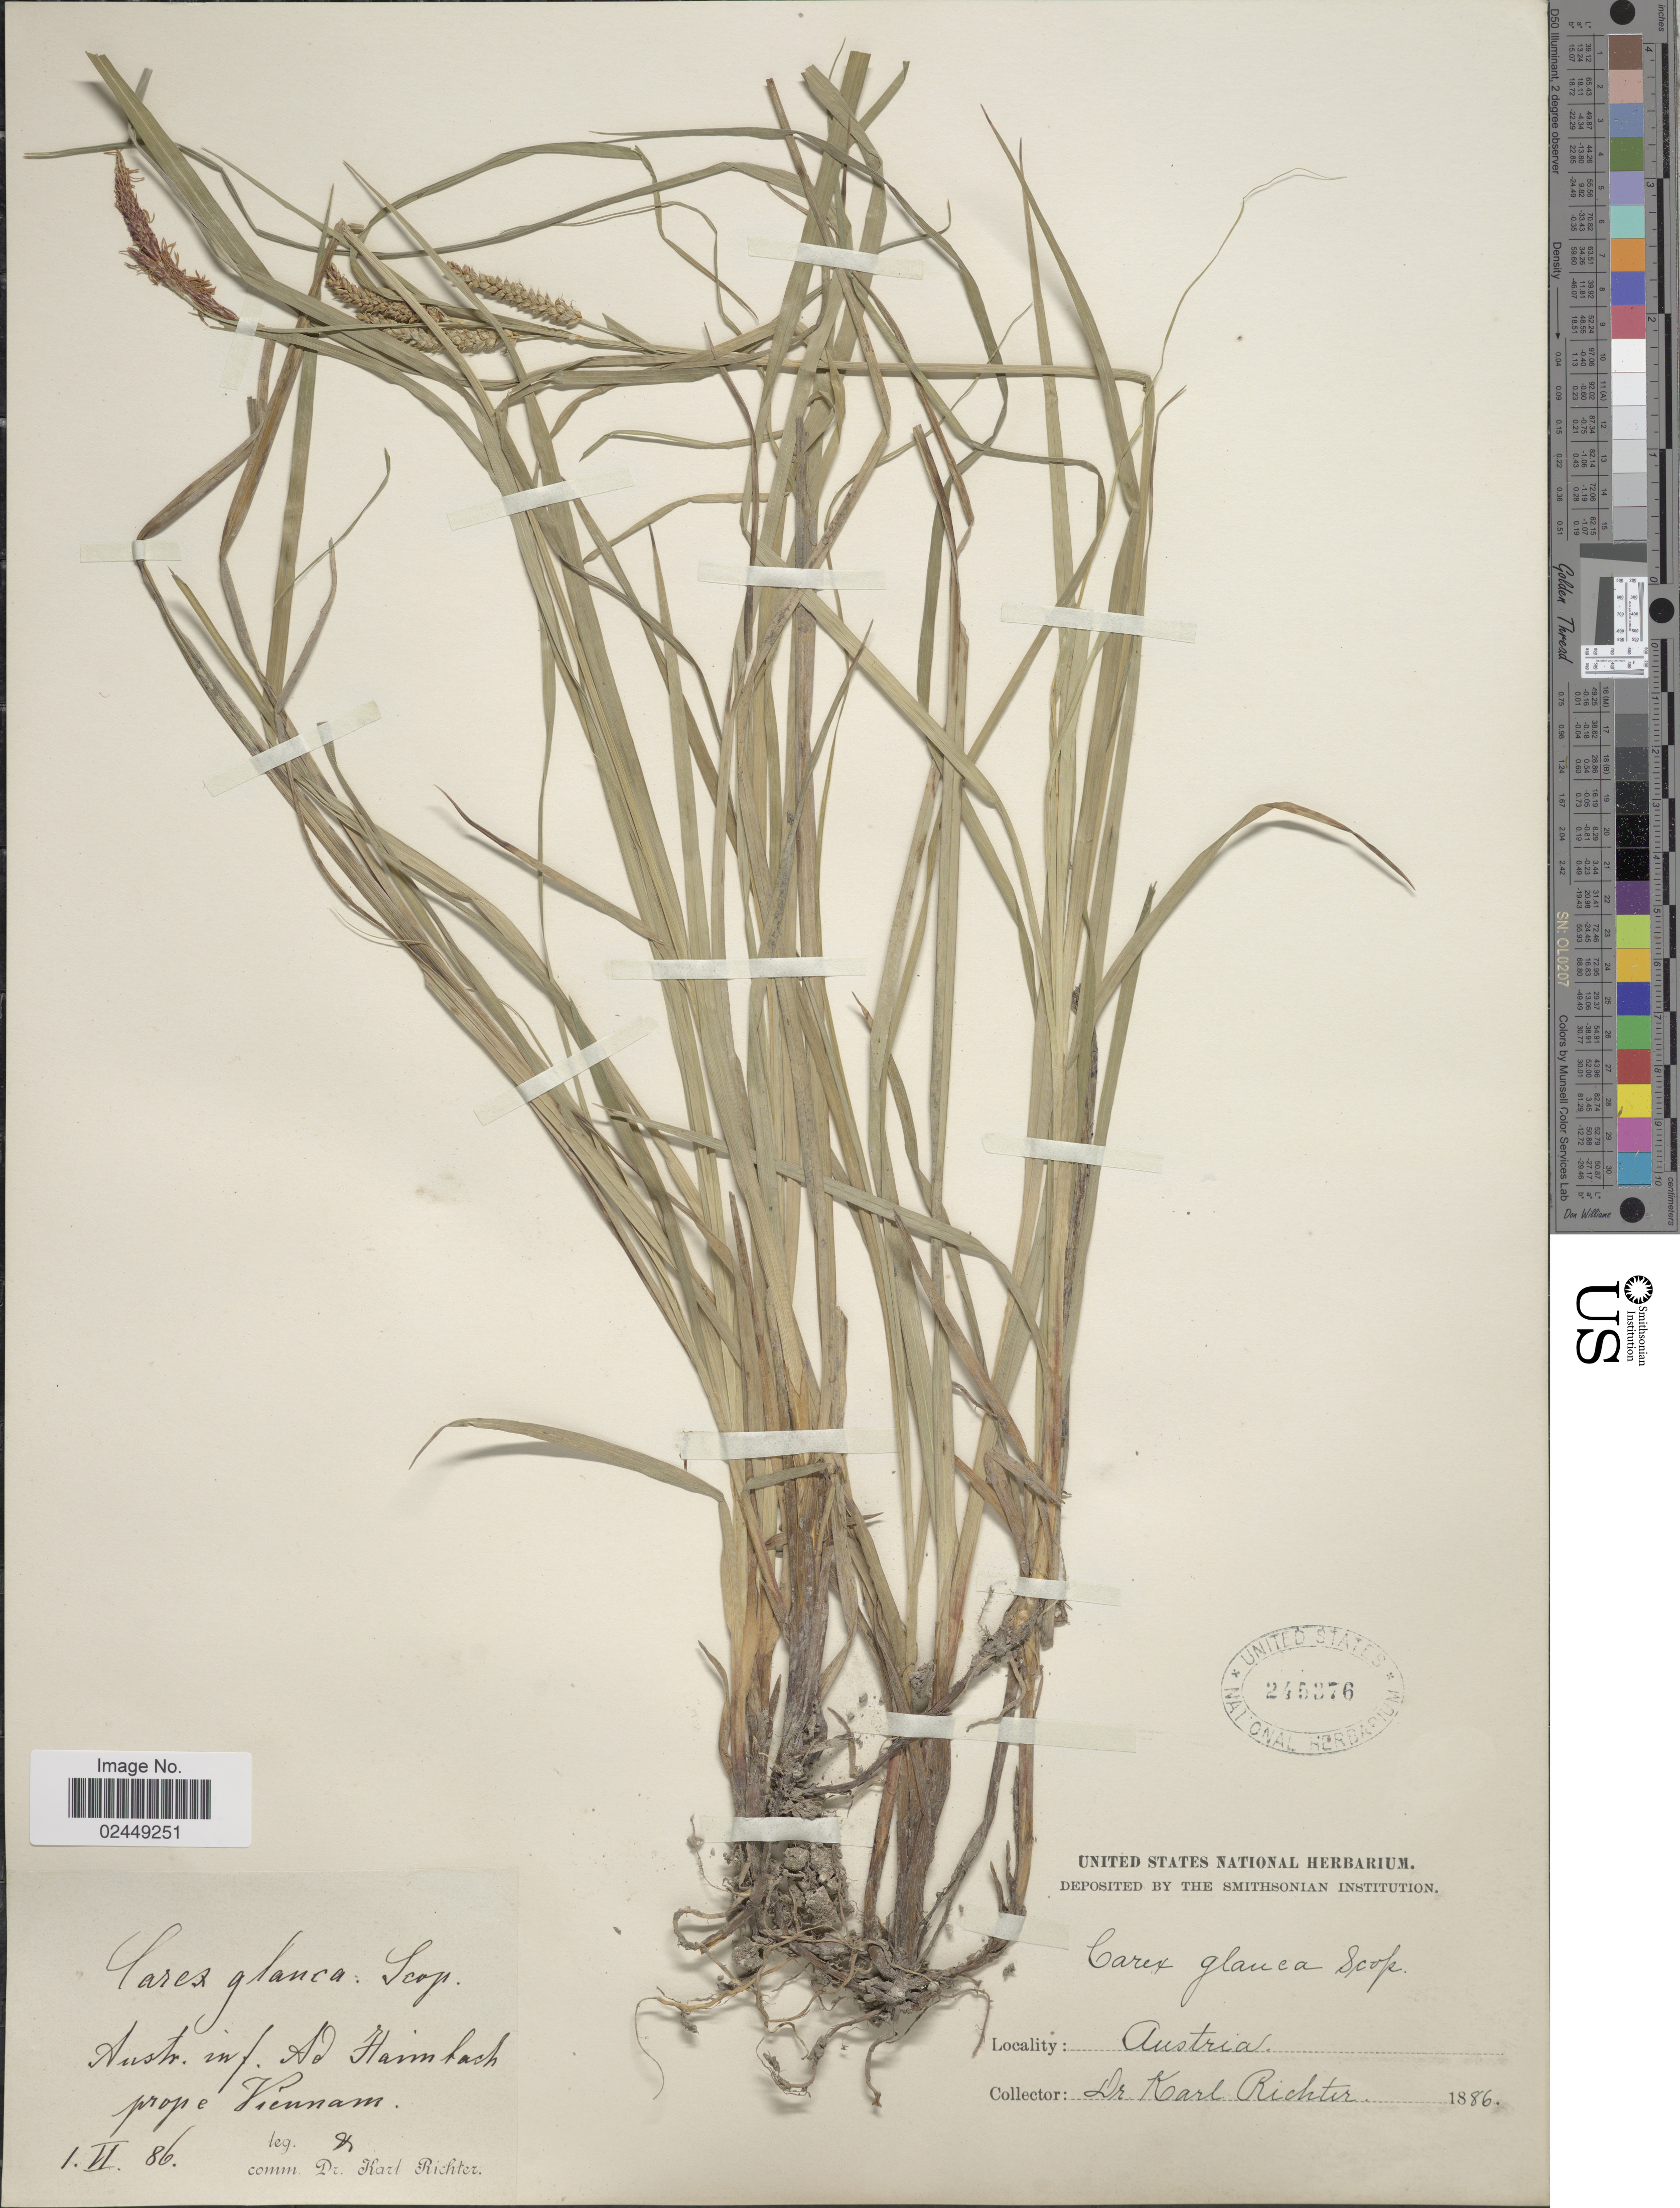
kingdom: Plantae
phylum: Tracheophyta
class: Liliopsida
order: Poales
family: Cyperaceae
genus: Carex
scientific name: Carex flacca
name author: Schreb.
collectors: K. Richter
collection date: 1886-06-01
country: Austria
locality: Inf. Ad Haimbach prope Viennam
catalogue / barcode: US 245376